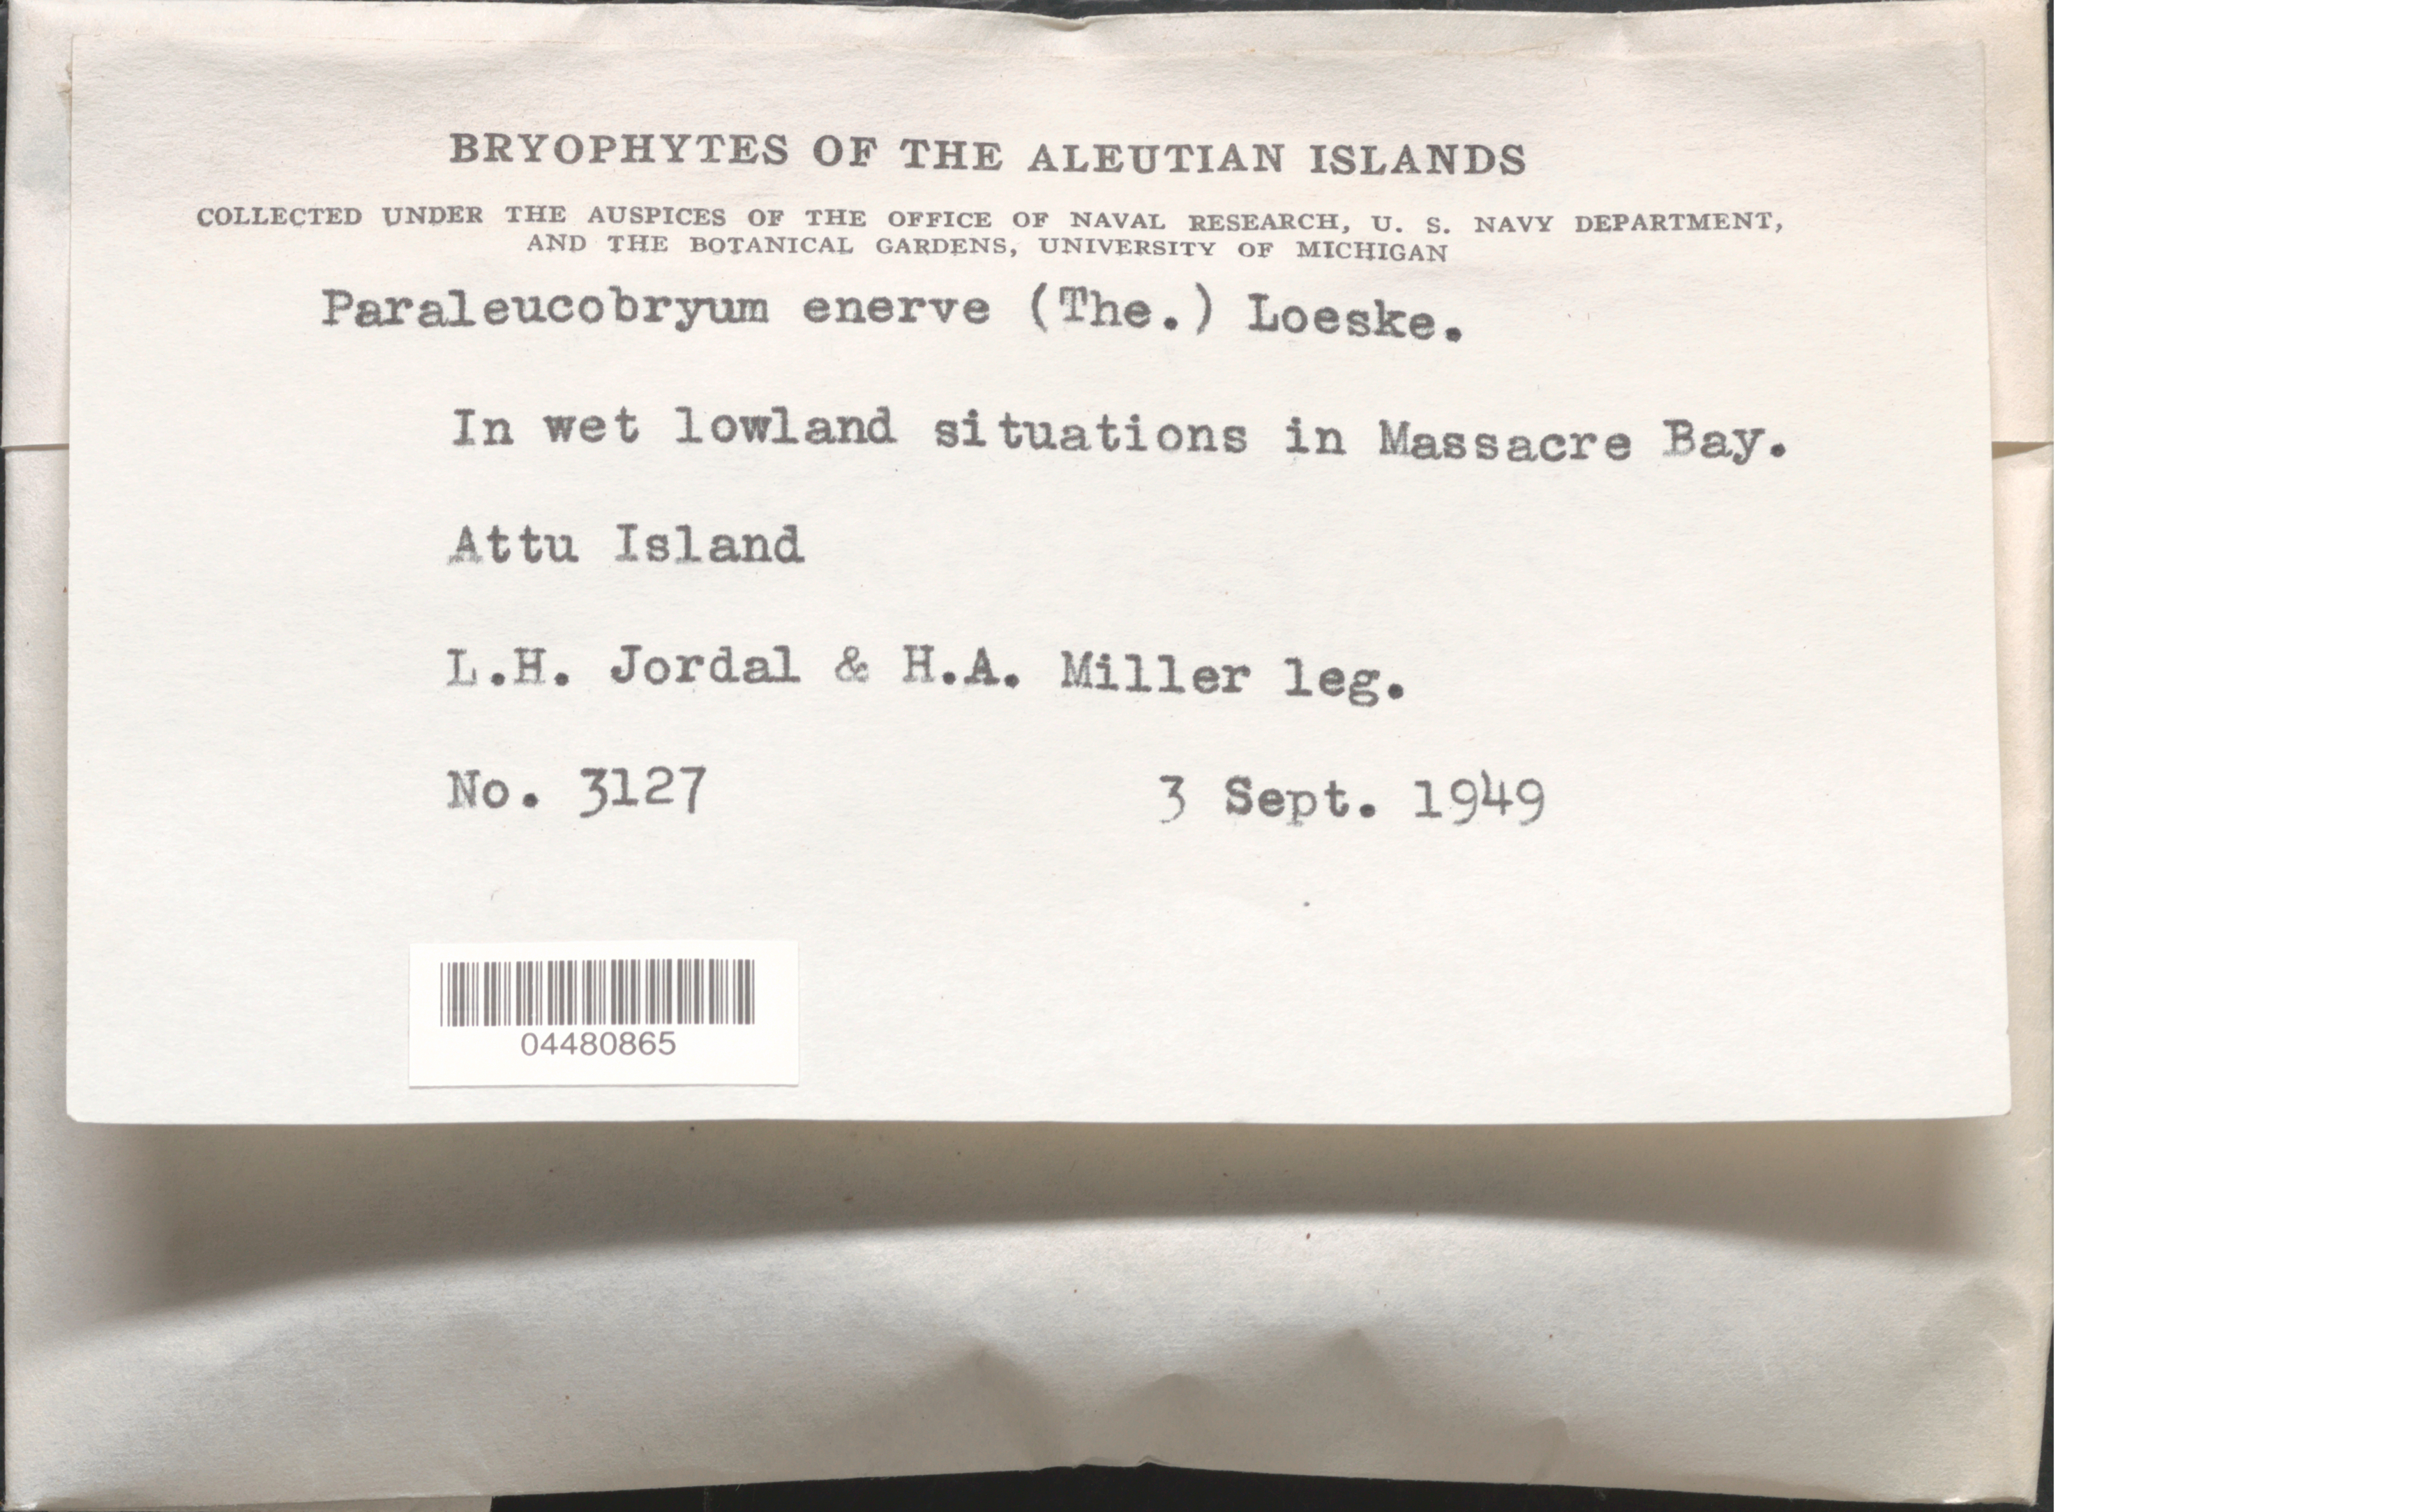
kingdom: Plantae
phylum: Bryophyta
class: Bryopsida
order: Dicranales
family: Dicranaceae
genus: Paraleucobryum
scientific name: Paraleucobryum enerve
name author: (Thed.) Loeske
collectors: L. Jordal & H. A. Miller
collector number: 3127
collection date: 1949-09-03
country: United States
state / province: Alaska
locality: The Aleutian Islands. In wet lowland situations in Massacre Bay. Attu Island.